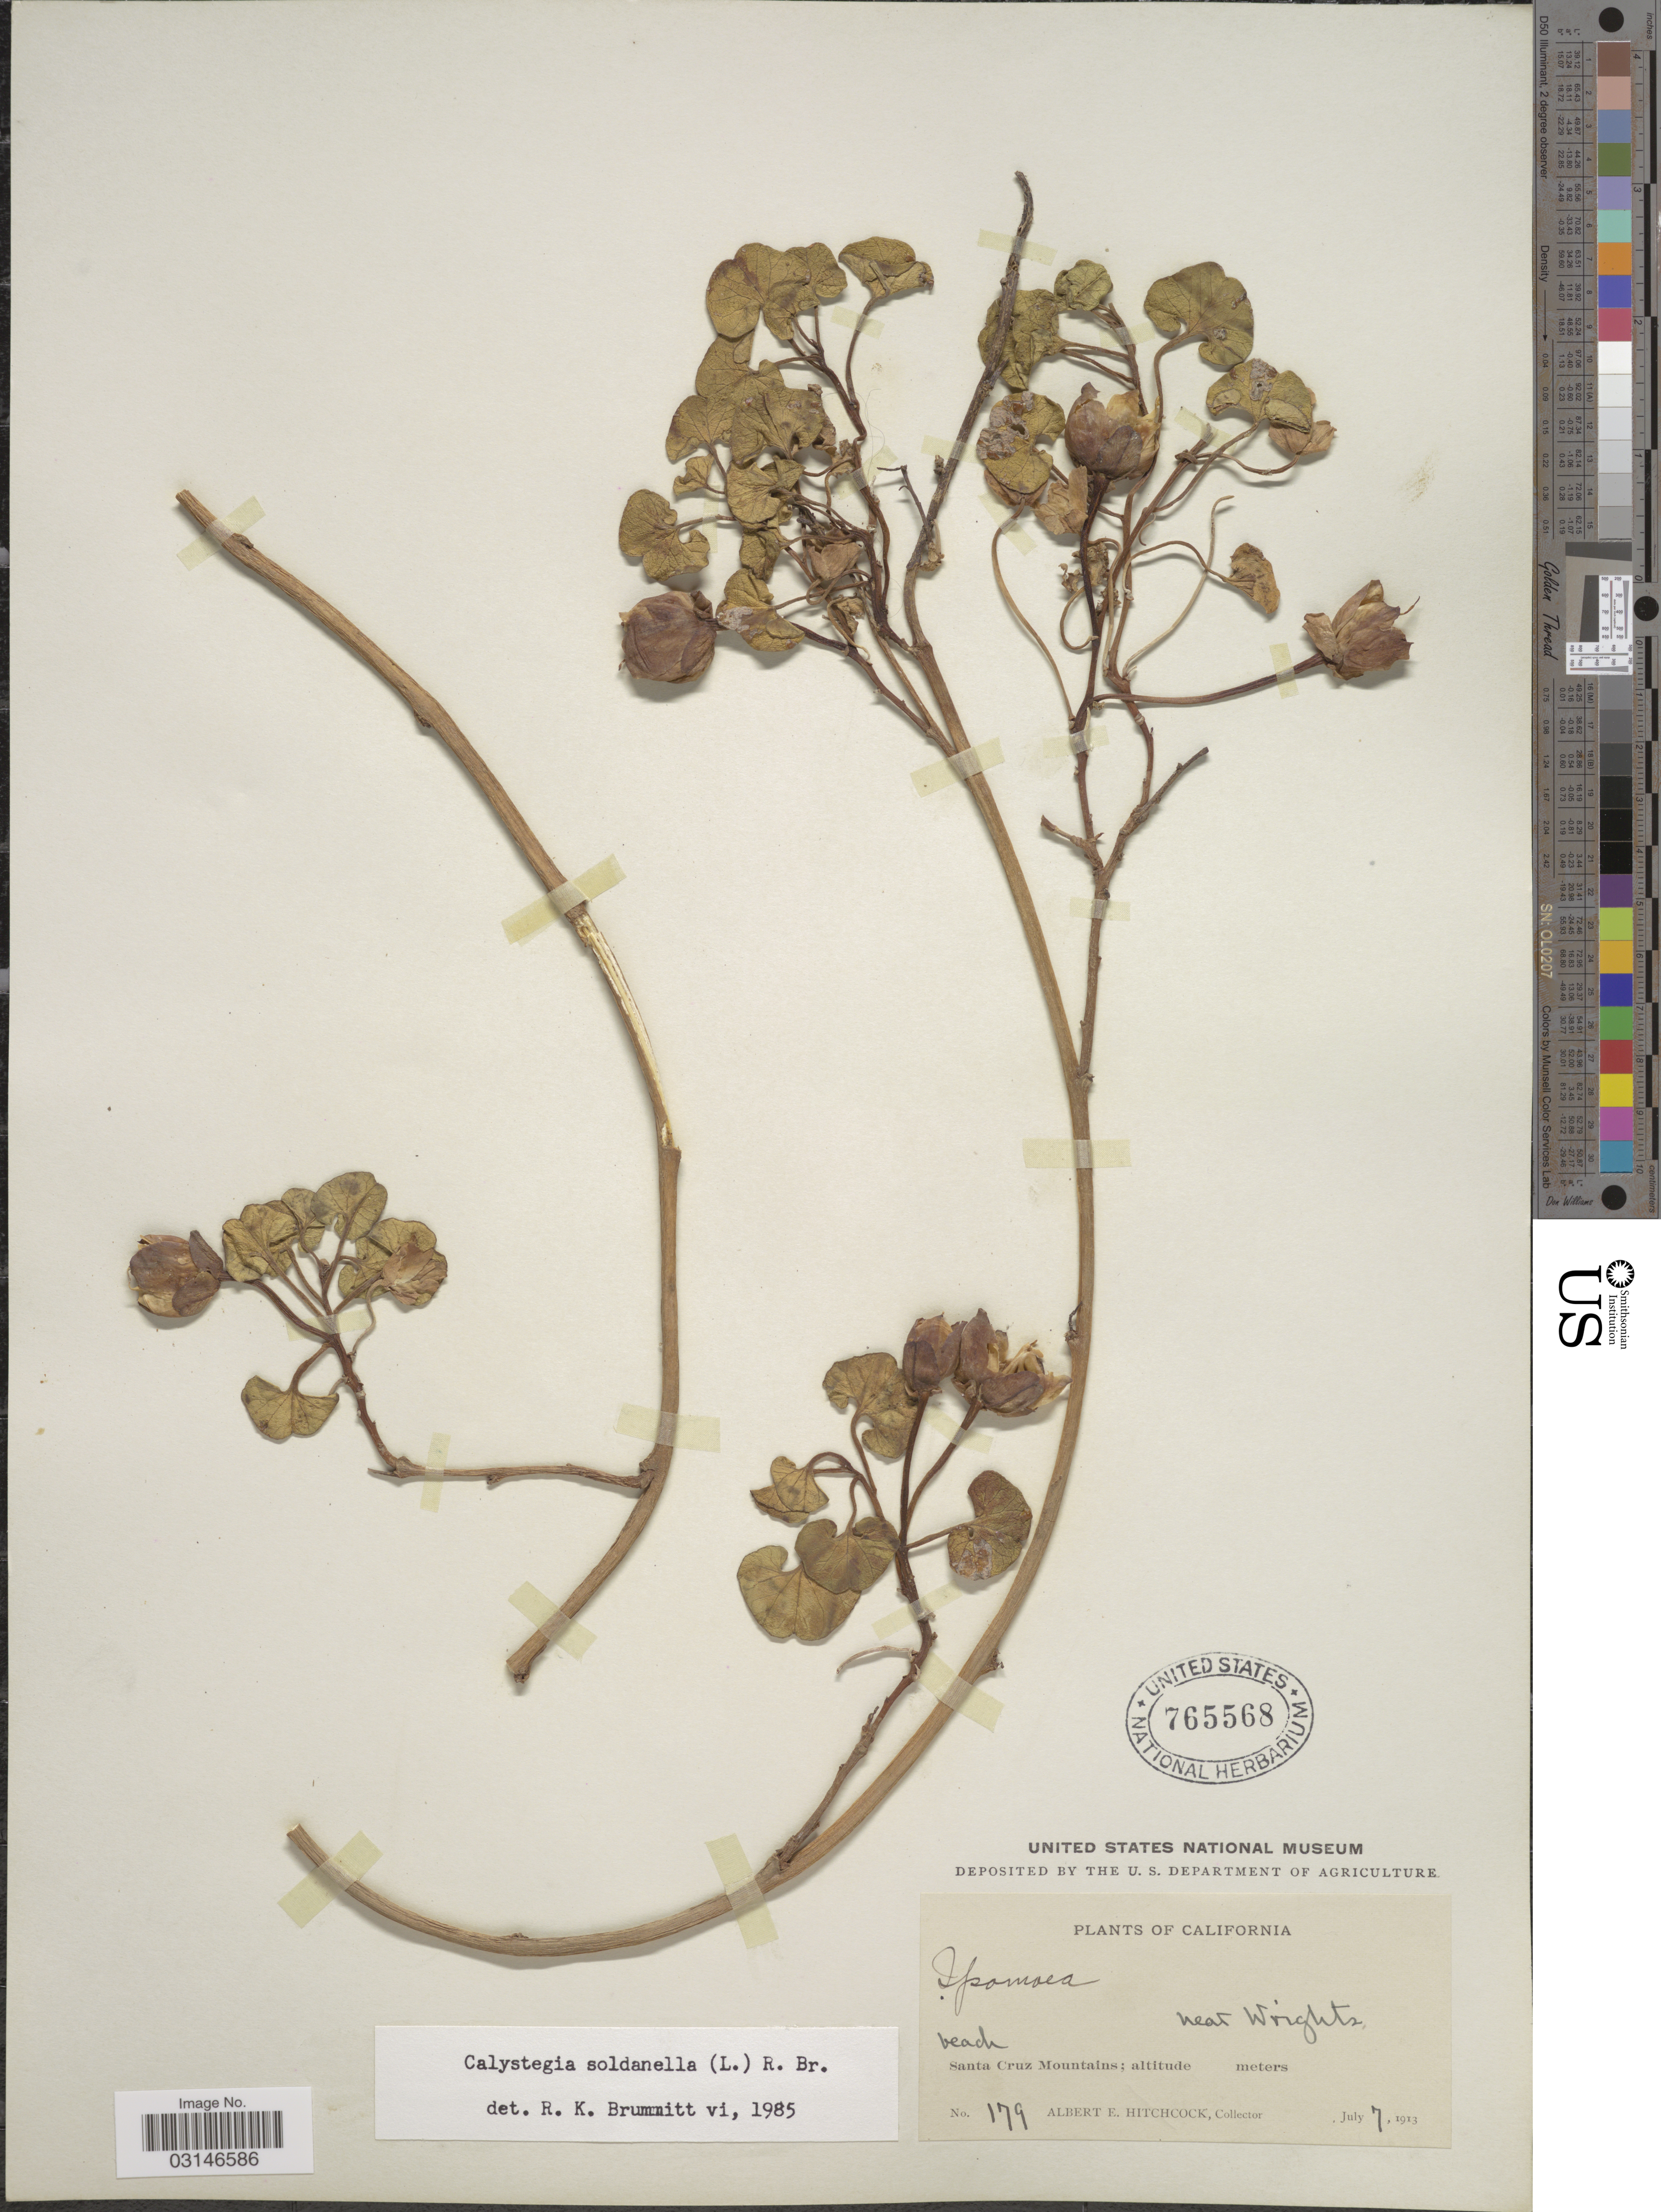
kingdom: Plantae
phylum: Tracheophyta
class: Magnoliopsida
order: Solanales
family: Convolvulaceae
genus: Calystegia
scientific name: Calystegia soldanella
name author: (L.) R. Br.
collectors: A. Hitchcock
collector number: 179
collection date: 1913-07-07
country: United States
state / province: California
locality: Near Wrights. Beach. Santa Cruz Mountains.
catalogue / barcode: US 765568